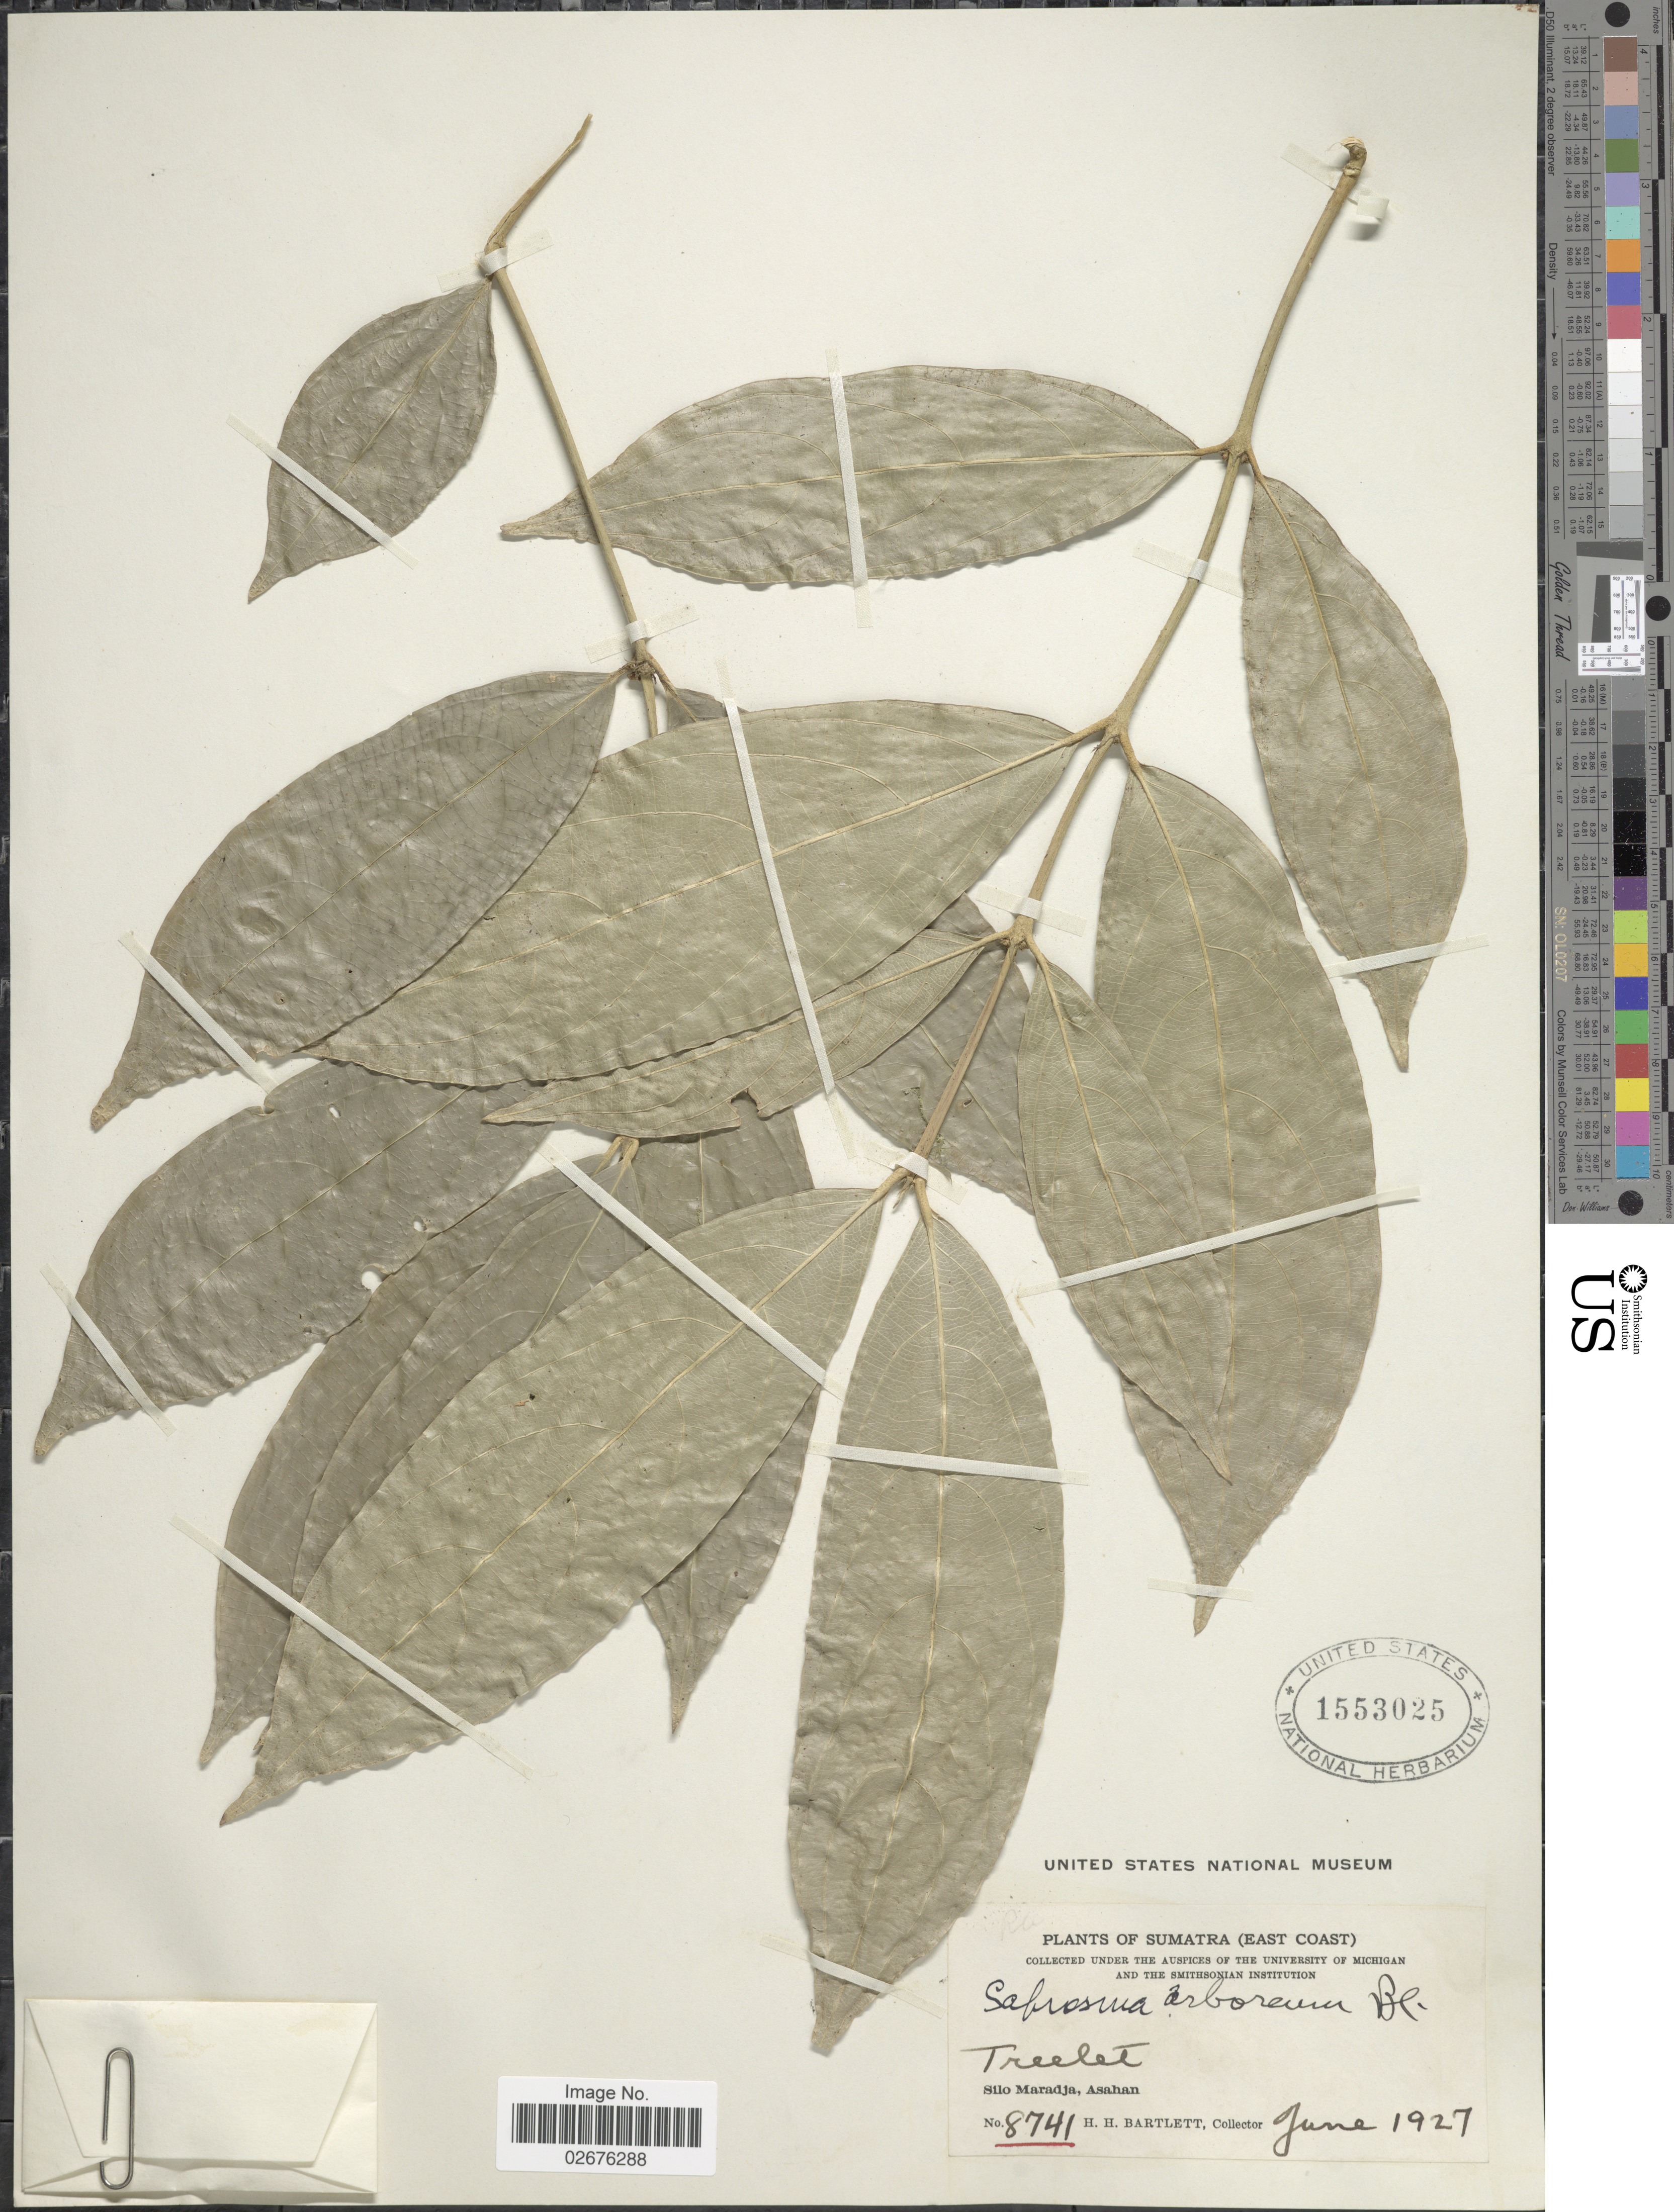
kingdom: Plantae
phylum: Tracheophyta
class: Magnoliopsida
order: Gentianales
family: Rubiaceae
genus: Saprosma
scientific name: Saprosma arborea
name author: Blume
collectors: H. H. Bartlett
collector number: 8741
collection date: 1927-06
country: Indonesia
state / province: Sumatra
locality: (East Coast). Silo Maradja, Asahan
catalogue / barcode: US 1553025